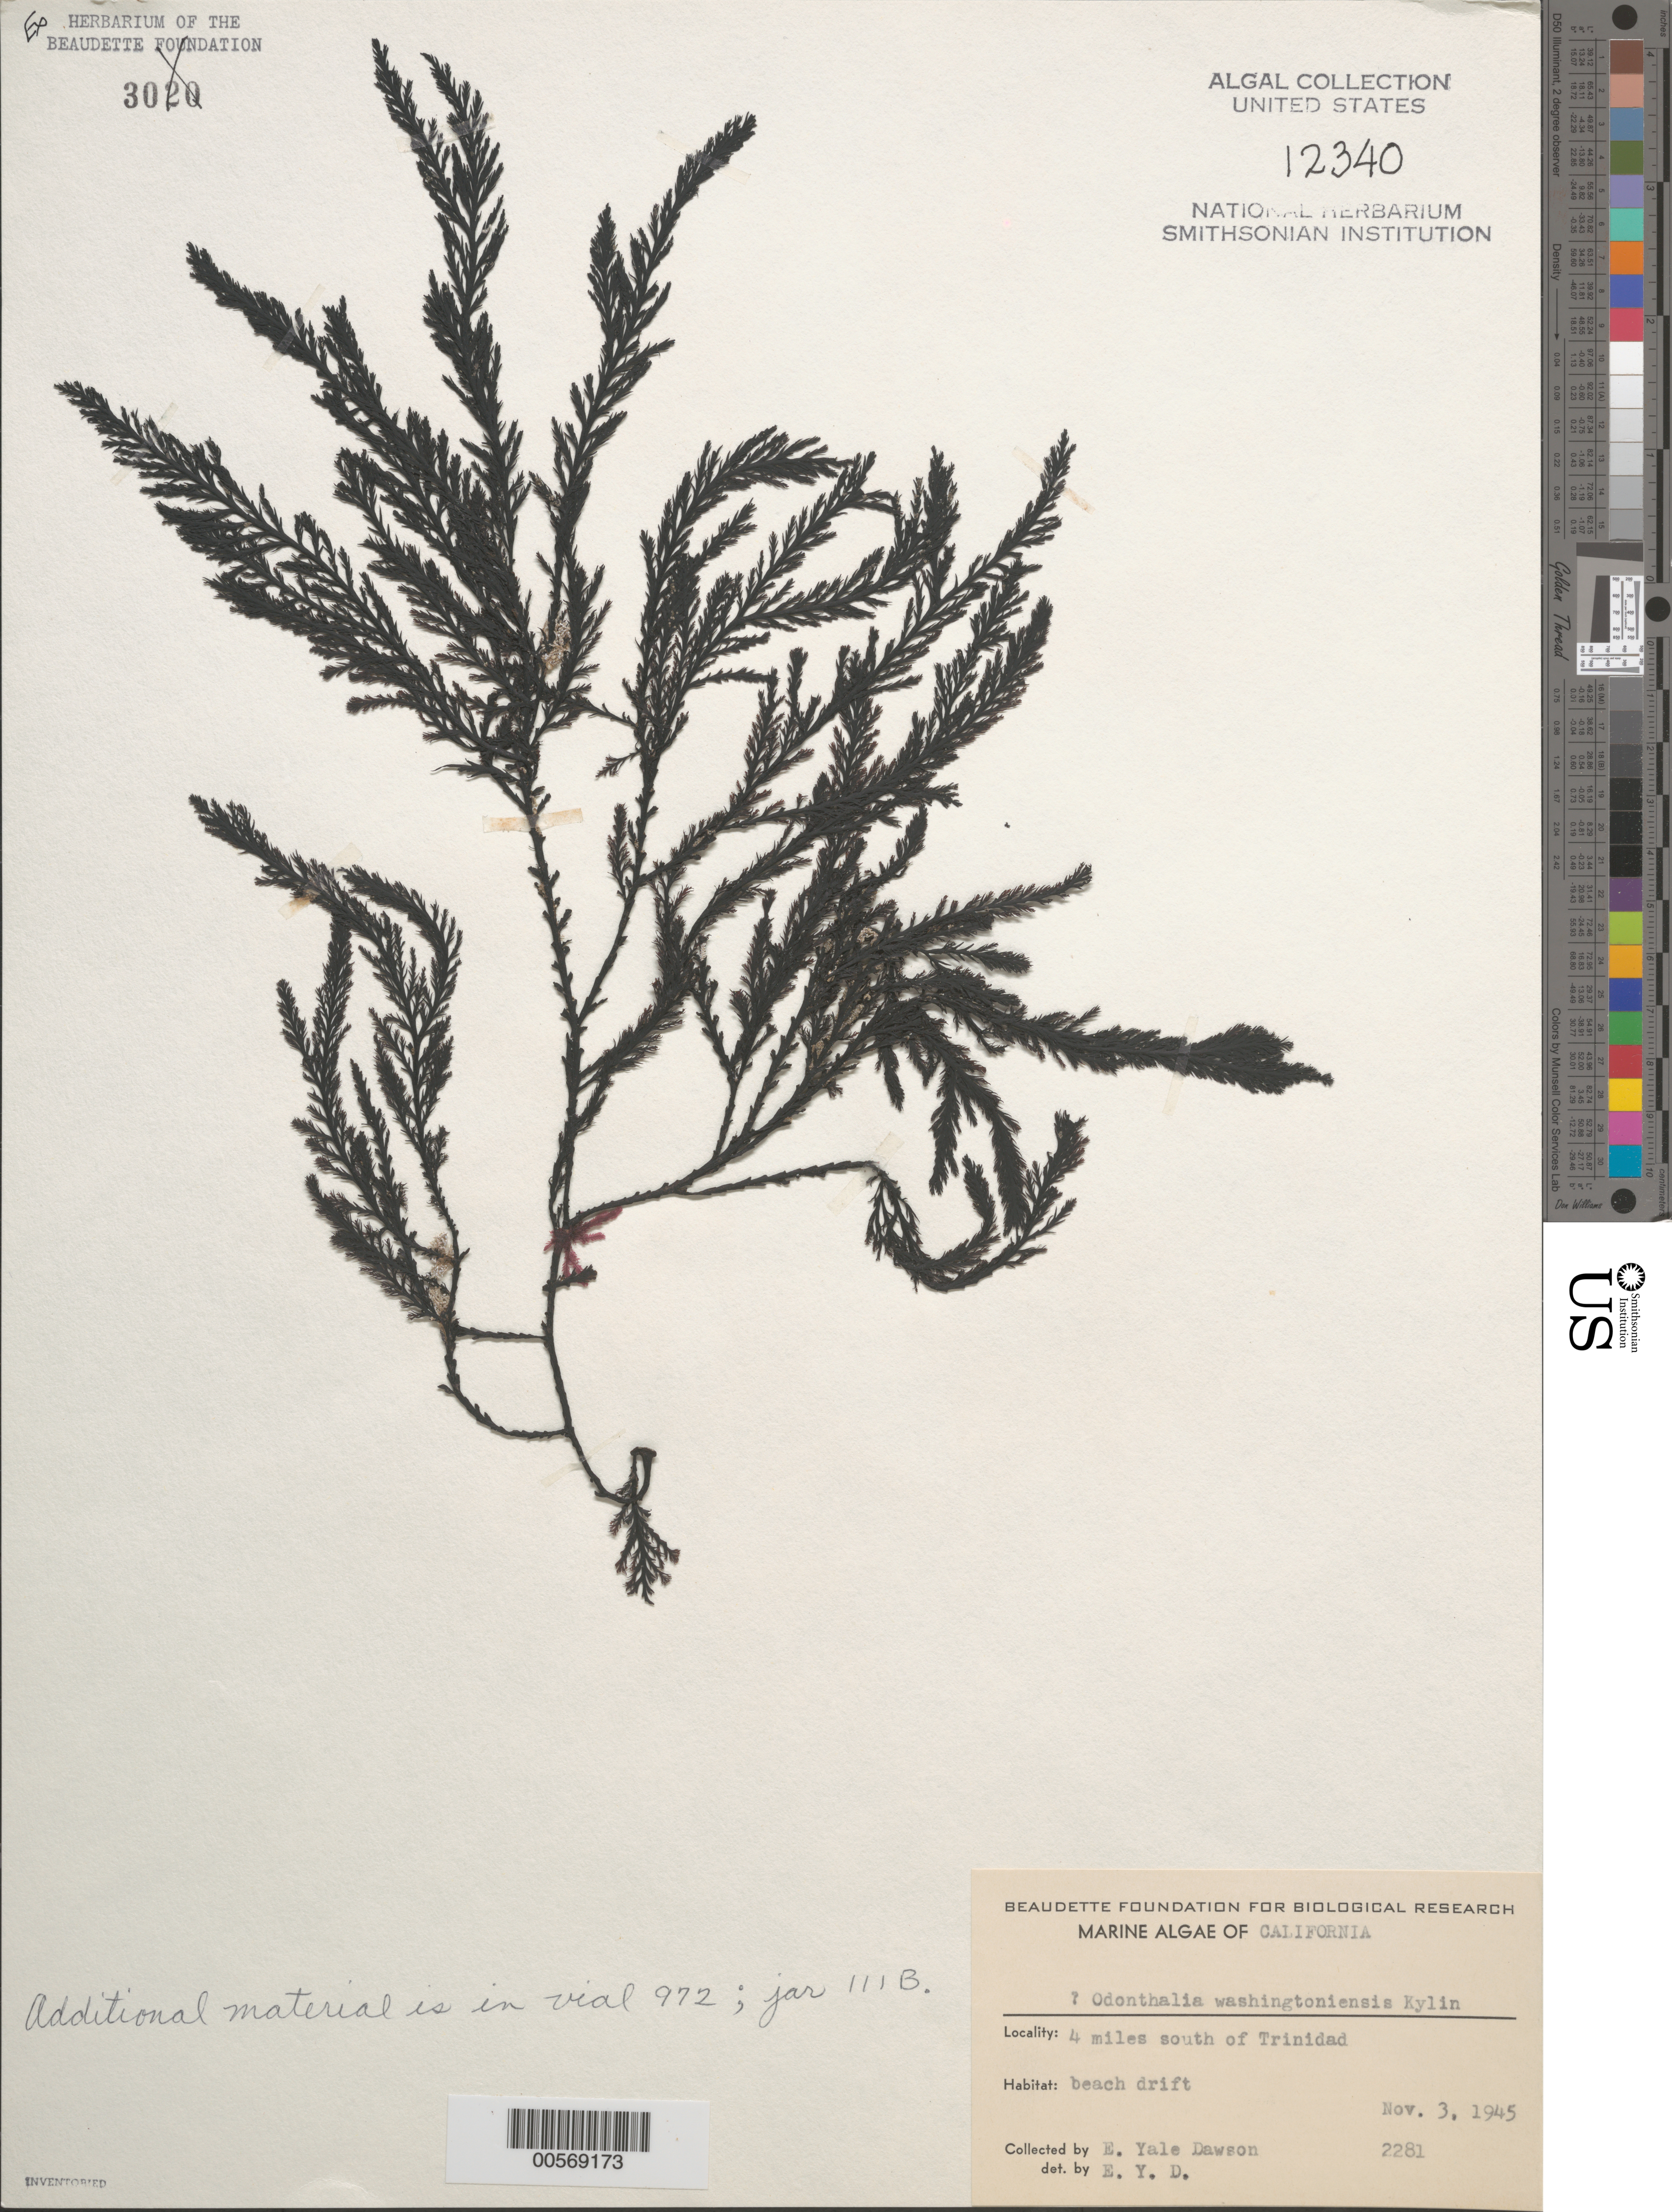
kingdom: Plantae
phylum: Rhodophyta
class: Florideophyceae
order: Ceramiales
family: Rhodomelaceae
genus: Odonthalia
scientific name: Odonthalia washingtoniensis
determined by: Dawson, E. Y.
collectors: E. Y. Dawson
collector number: EYD 2281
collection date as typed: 03 Nov 1945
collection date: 1945-11-03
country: United States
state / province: California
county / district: Humboldt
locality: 4 miles south of Trinidad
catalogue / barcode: US 12340